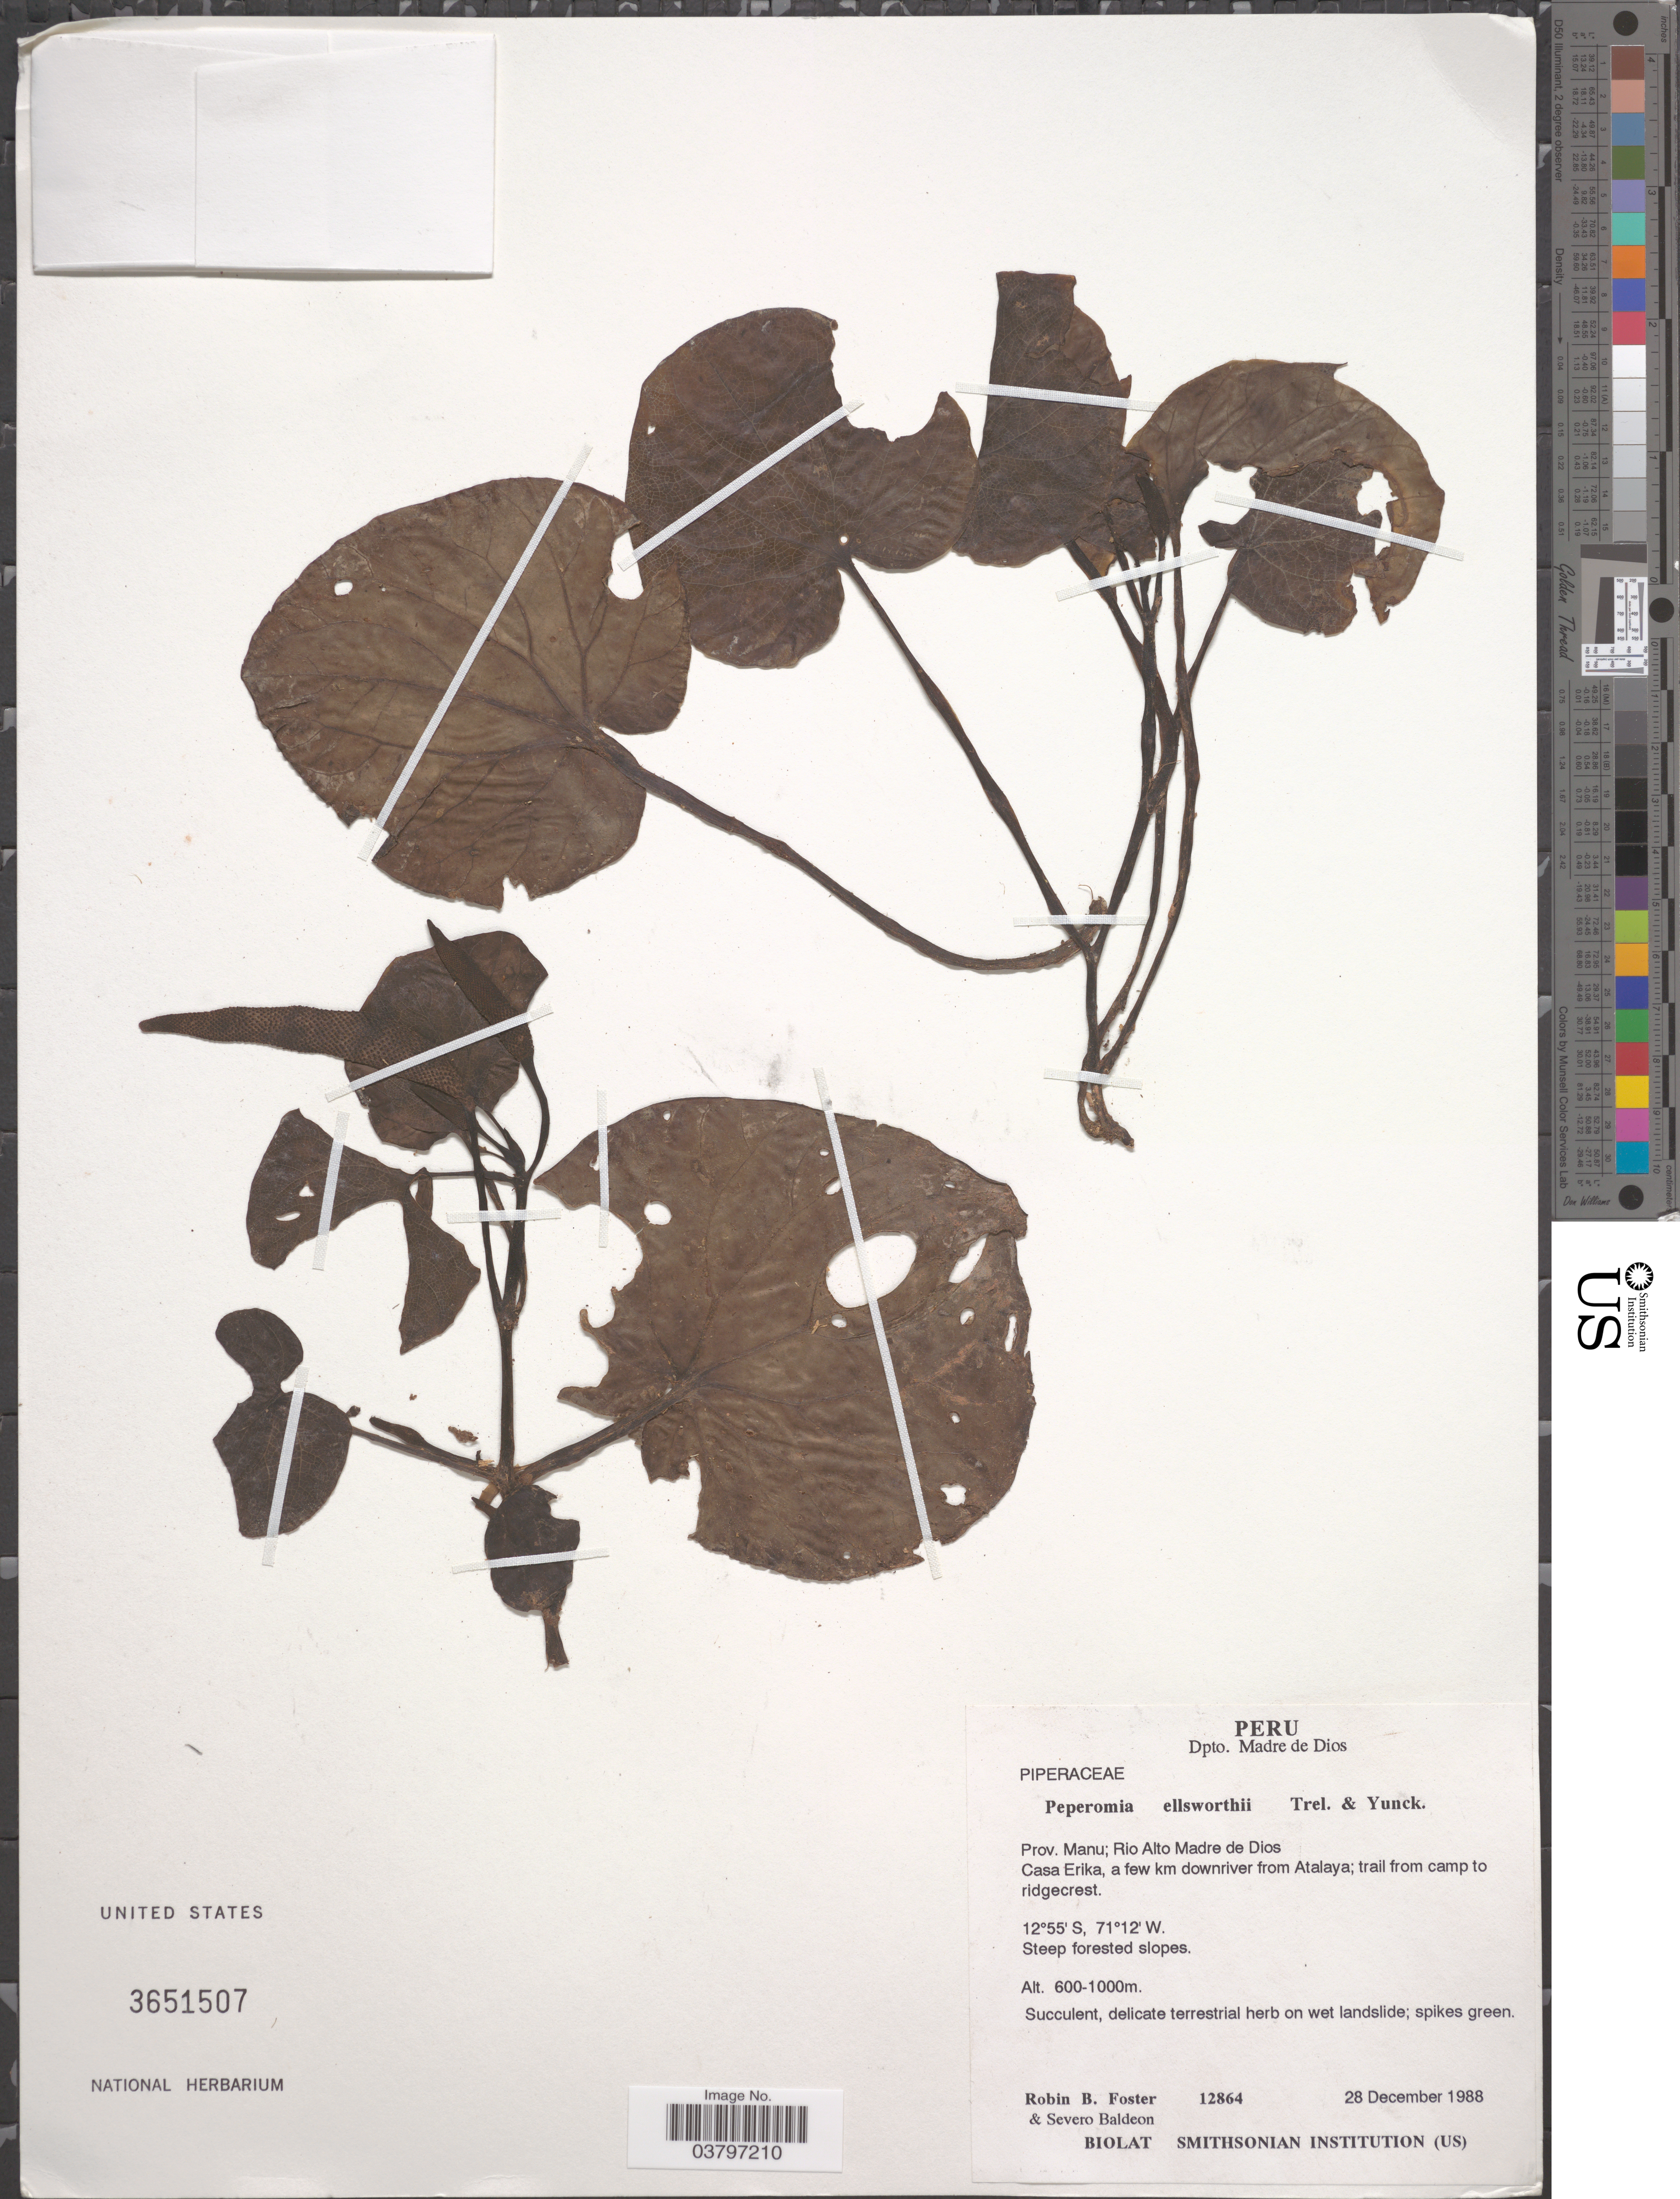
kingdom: Plantae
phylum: Tracheophyta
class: Magnoliopsida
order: Piperales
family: Piperaceae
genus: Peperomia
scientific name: Peperomia sp. nov.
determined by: Jiménez, José Estaban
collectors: R. B. Foster & S. Baldeon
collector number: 12864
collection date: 1988-12-28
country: Peru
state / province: Madre de Dios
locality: Dpto. Madre de Dios. Prov. Manu; Rio Alto Madre de Dios Casa Erika, a few km downriver from Atalaya; trail from camp to ridgecrest.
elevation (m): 600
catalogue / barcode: US 3651507